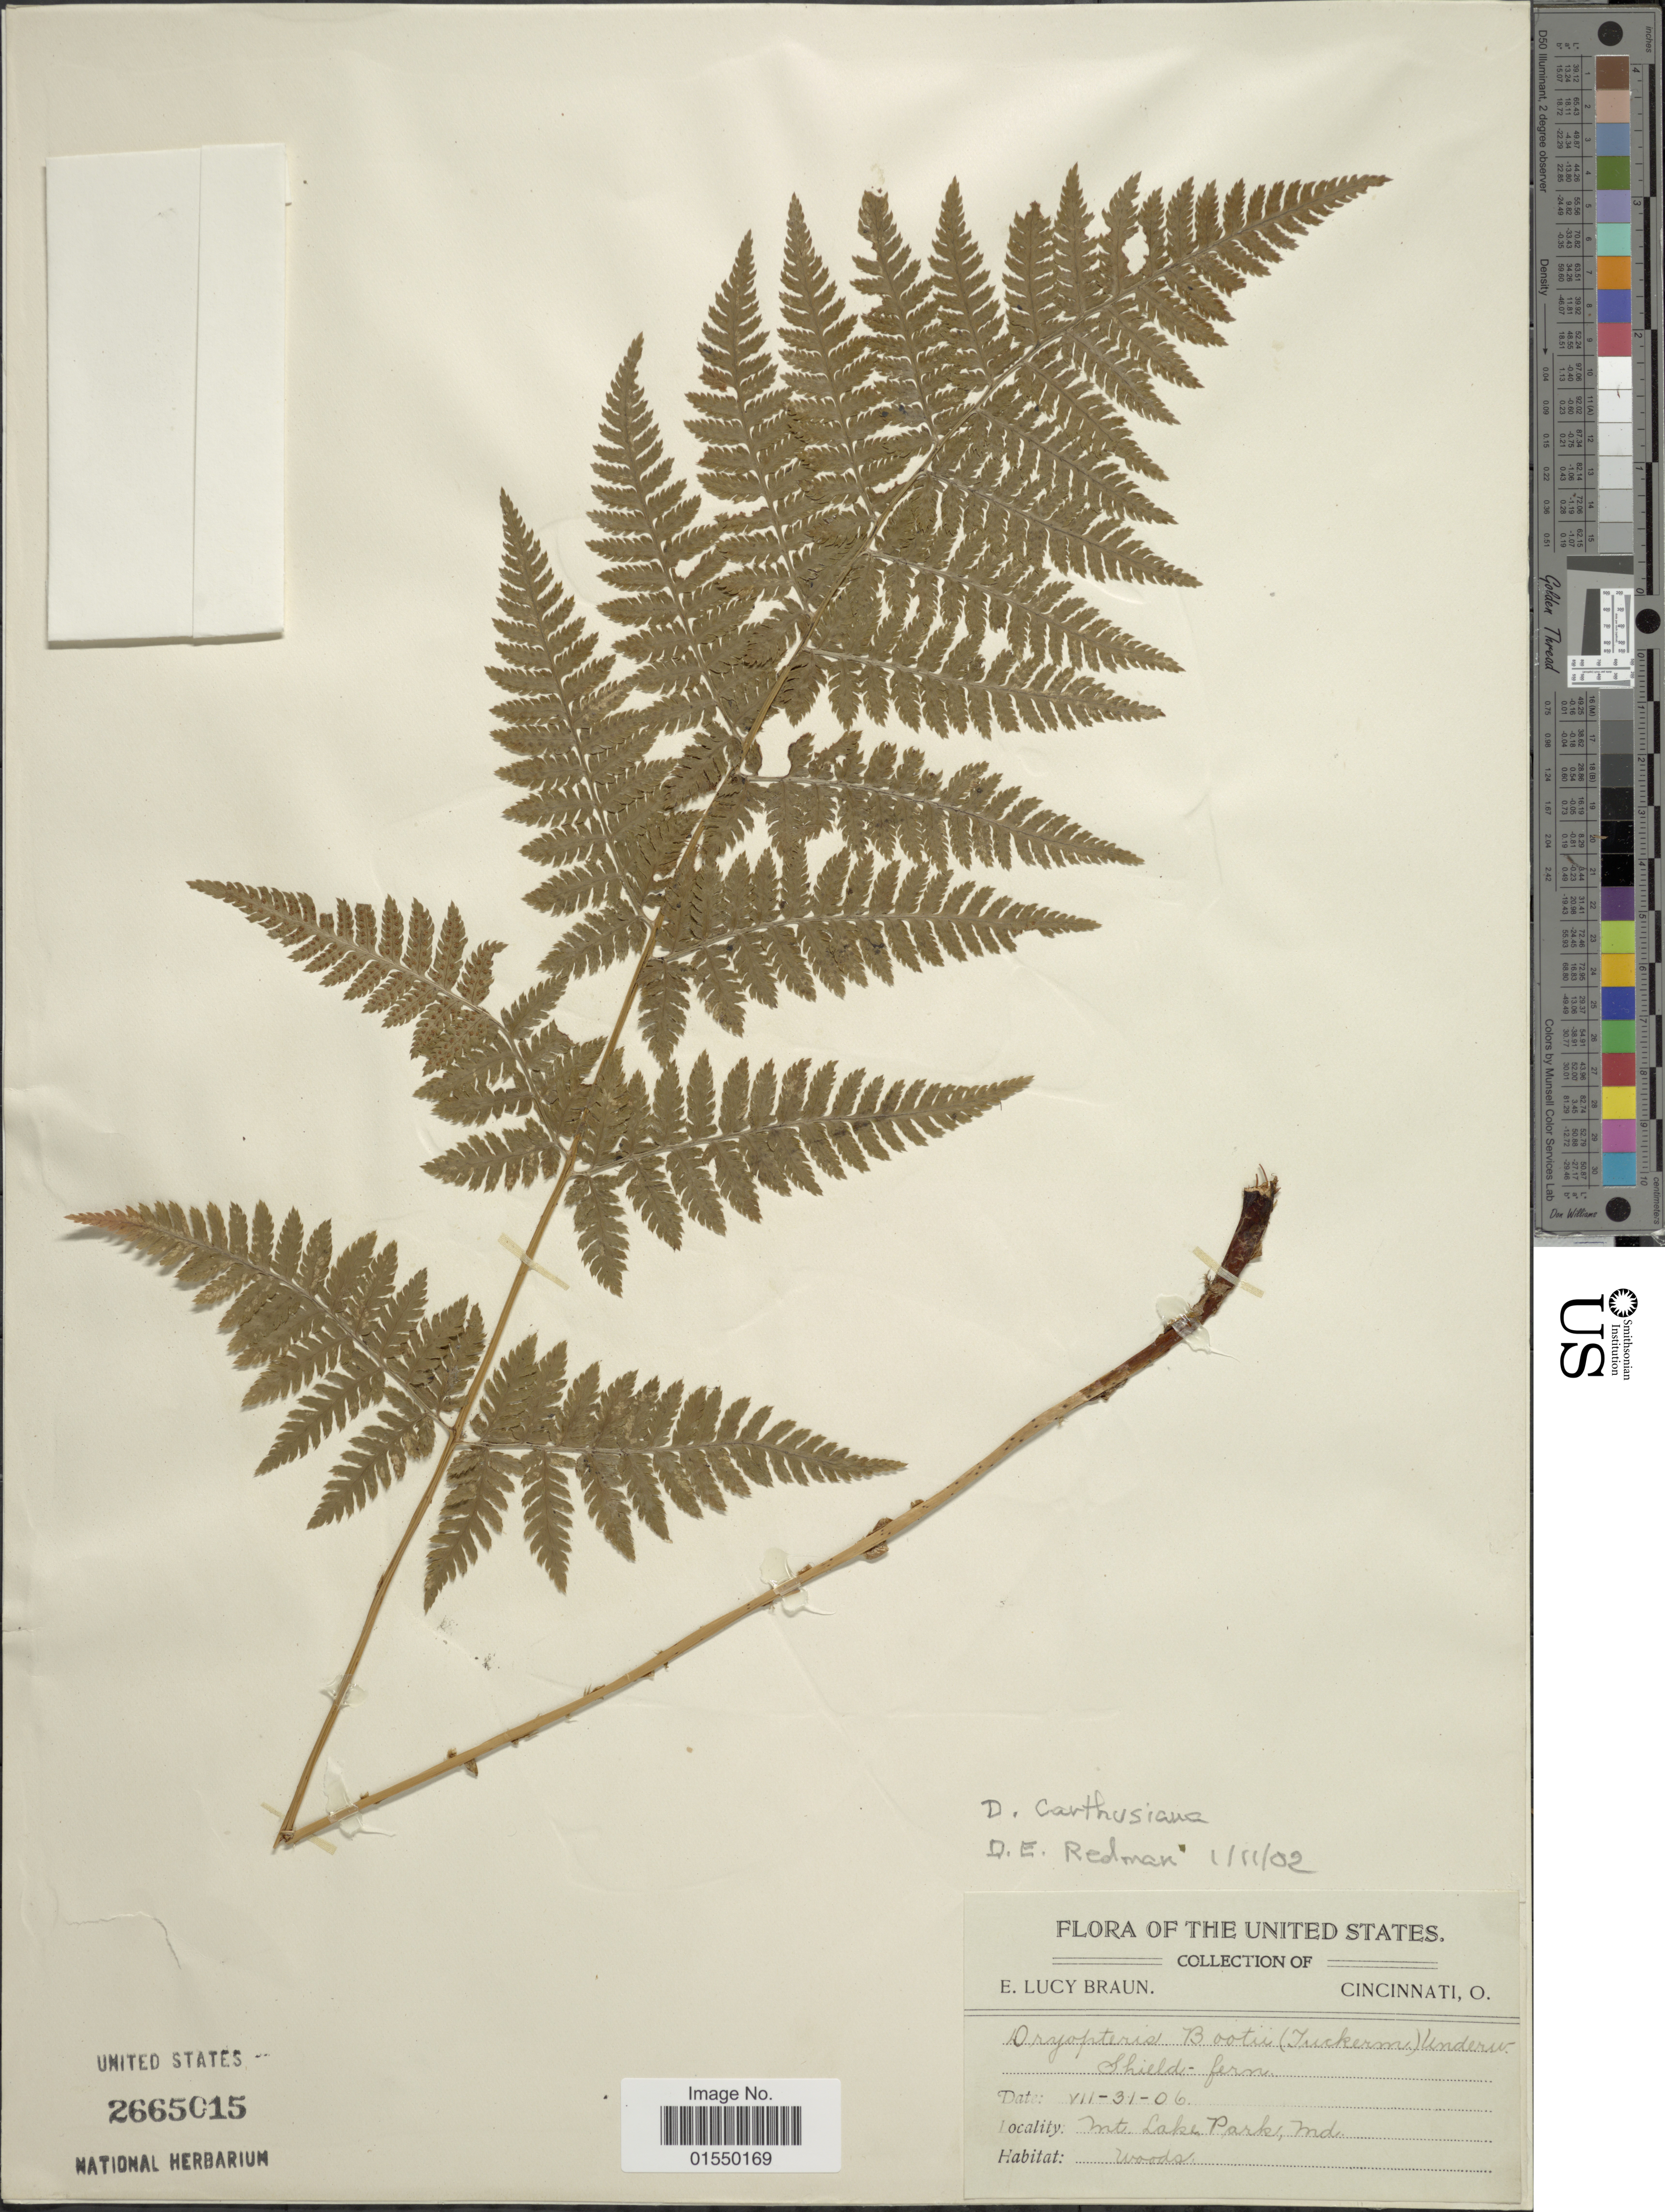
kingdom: Plantae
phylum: Tracheophyta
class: Polypodiopsida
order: Polypodiales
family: Dryopteridaceae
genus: Dryopteris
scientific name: Dryopteris carthusiana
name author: (Villars) H.P. Fuchs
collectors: E. L. Braun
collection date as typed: Transcribed d/m/y: 31/7/6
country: United States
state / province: Maryland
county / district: Garrett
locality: Mt. Lake Park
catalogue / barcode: US 2665015